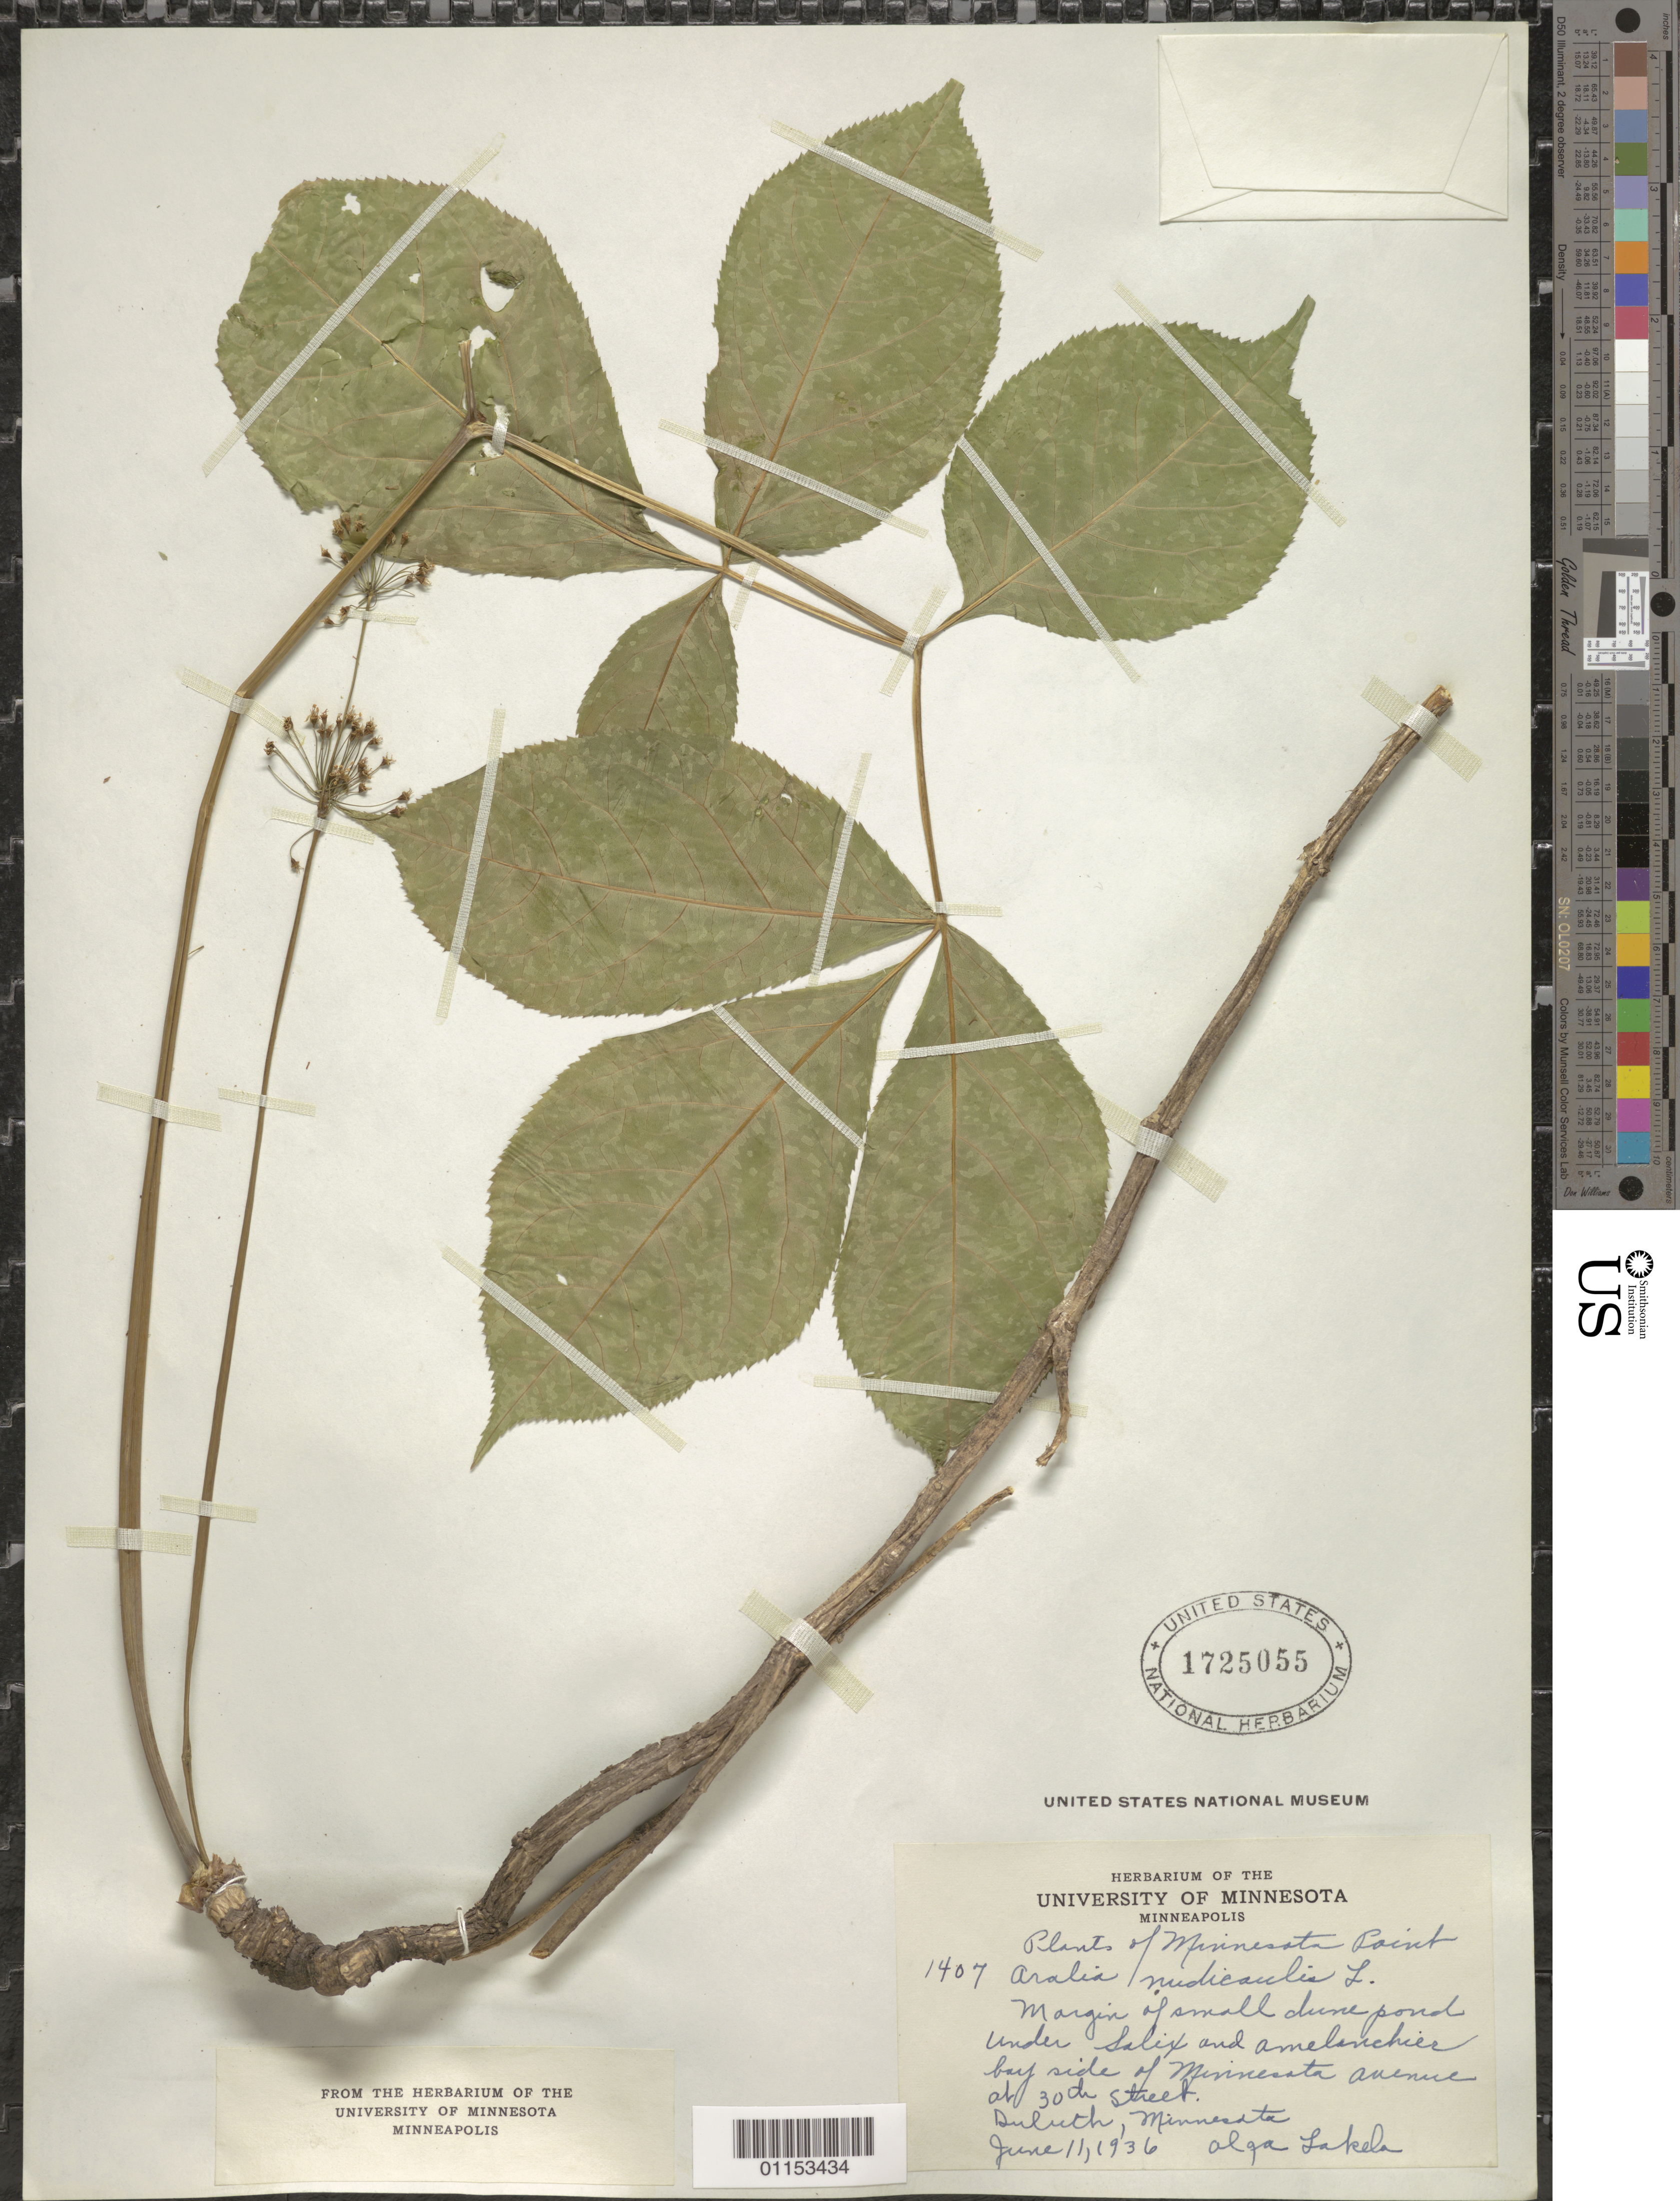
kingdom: Plantae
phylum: Tracheophyta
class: Magnoliopsida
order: Apiales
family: Araliaceae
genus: Aralia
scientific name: Aralia nudicaulis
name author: L.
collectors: O. K. Lakela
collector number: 1407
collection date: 1936-06-11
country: United States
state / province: Minnesota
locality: Minneapolis.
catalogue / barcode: US 1725055